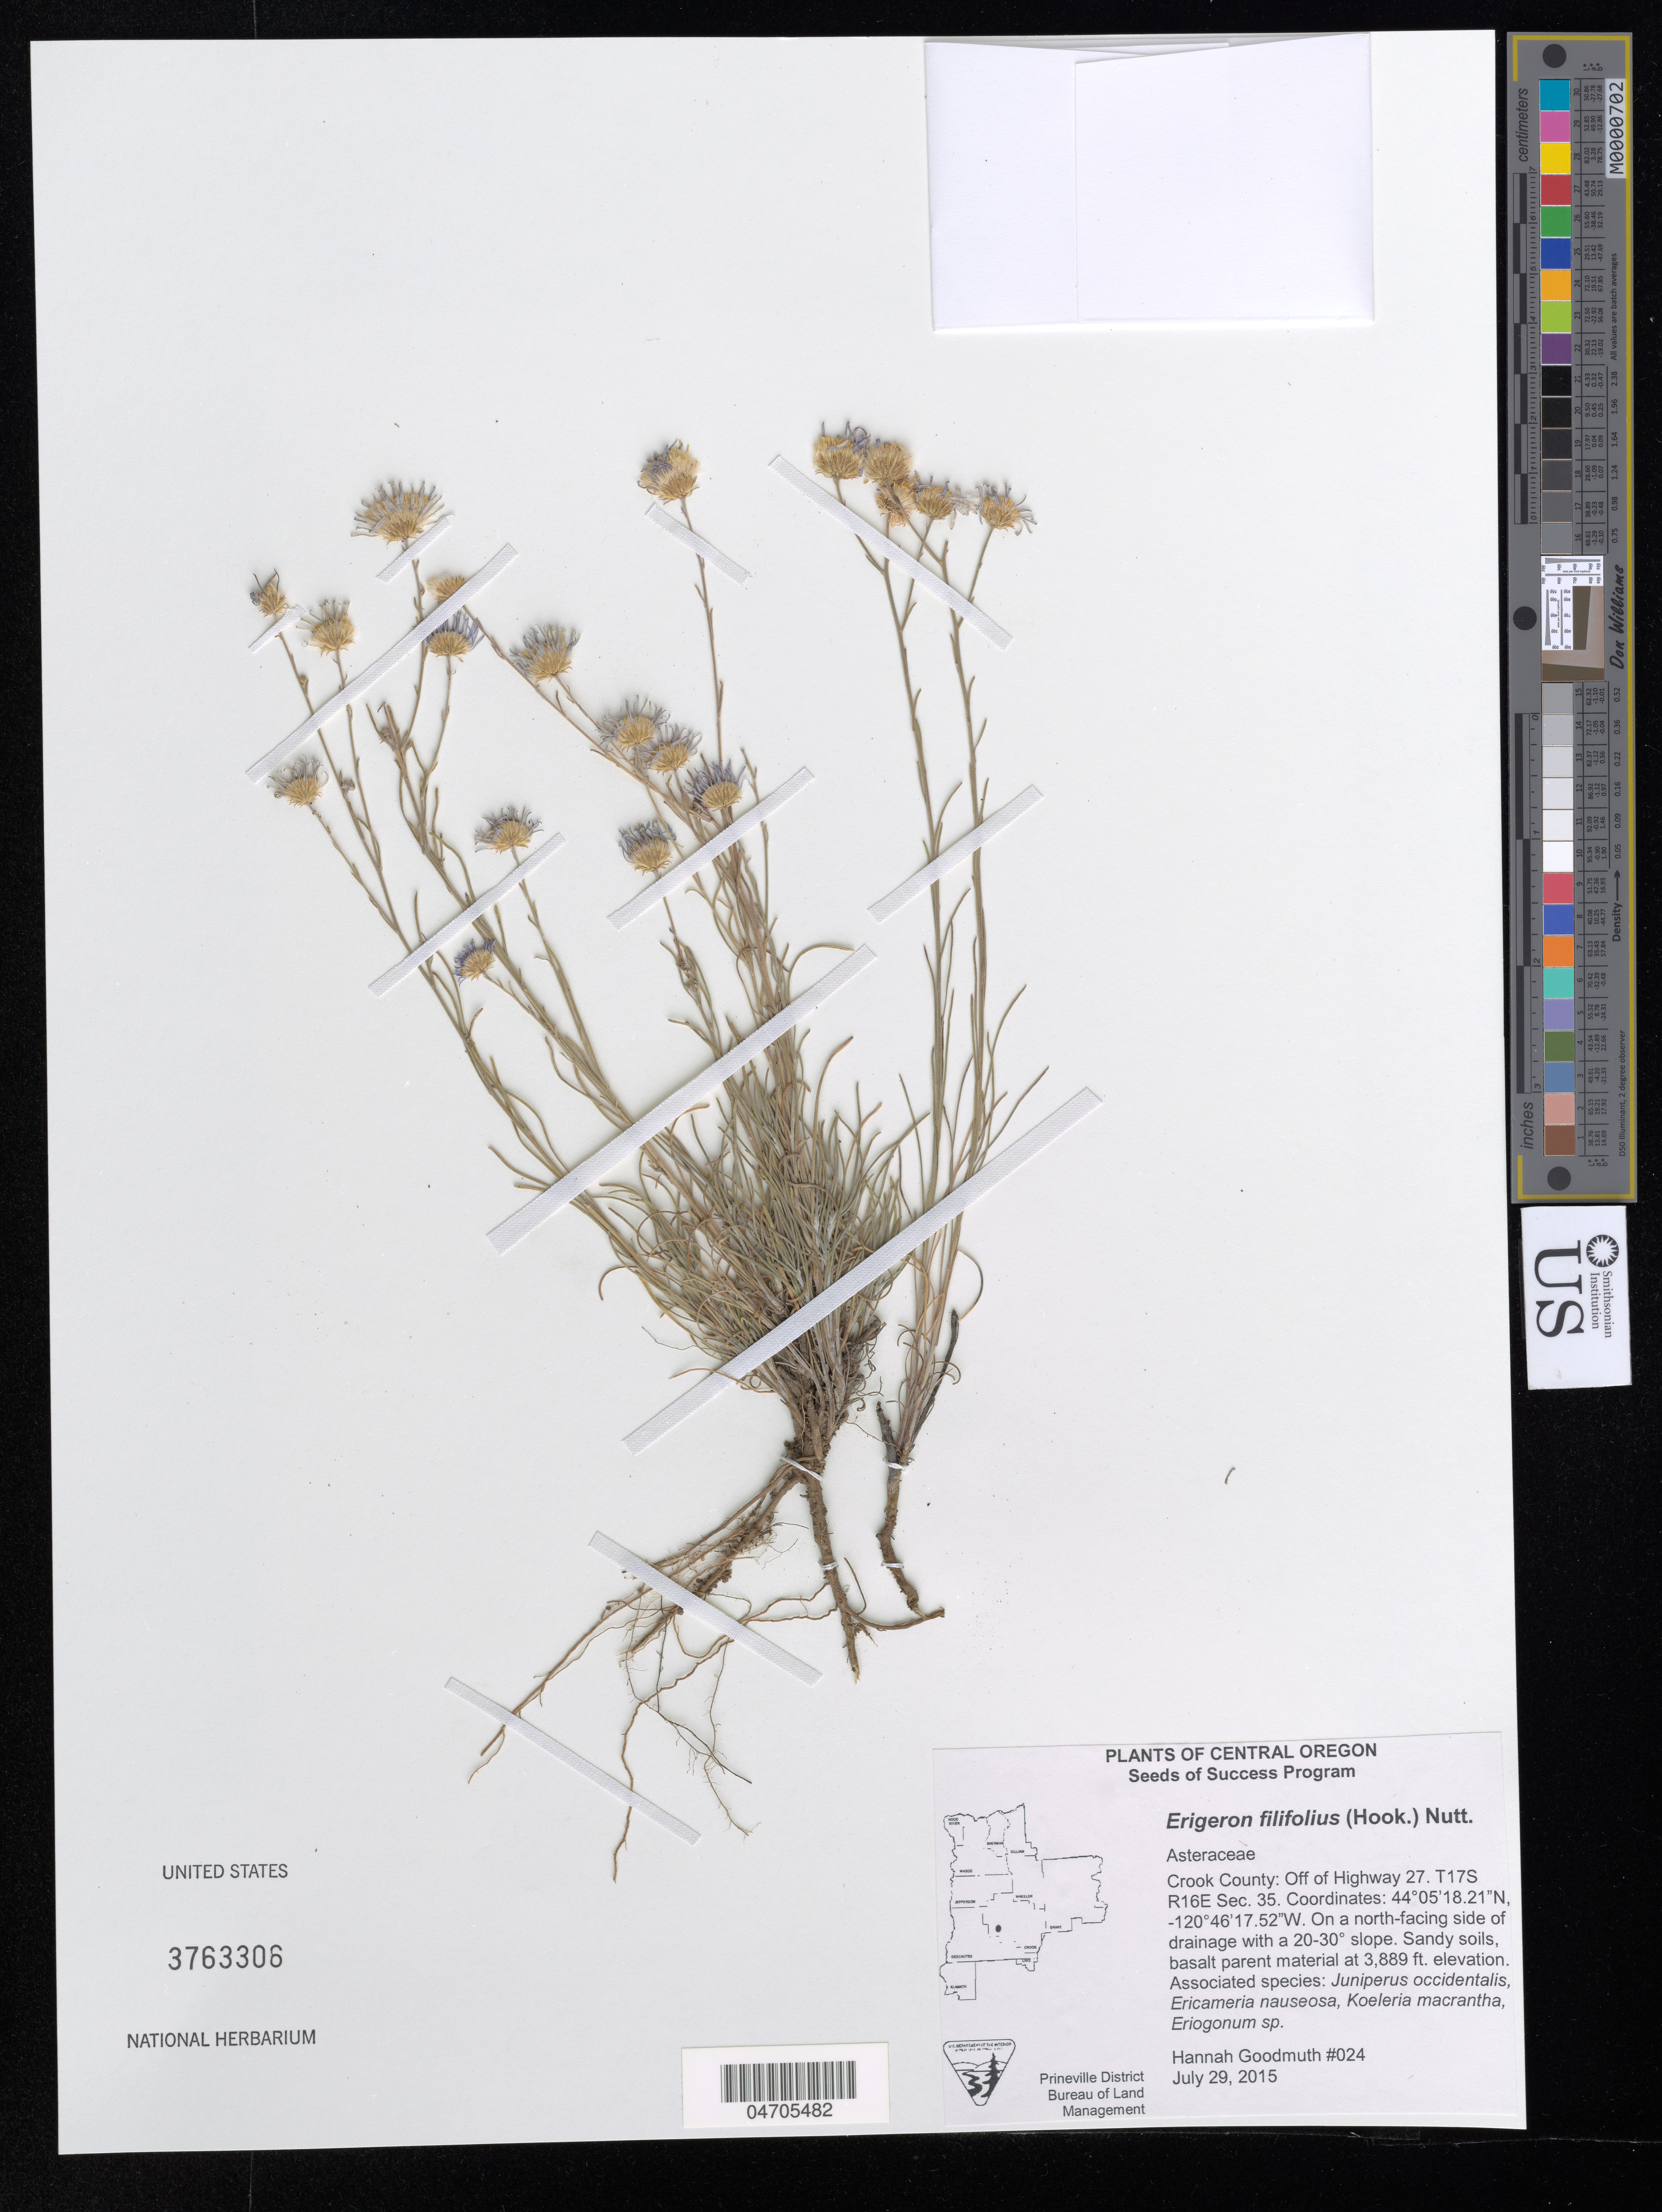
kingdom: Plantae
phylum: Tracheophyta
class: Magnoliopsida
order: Asterales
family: Asteraceae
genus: Erigeron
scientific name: Erigeron filifolius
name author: (Hook.) Nutt.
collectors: H. Goodmuth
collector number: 024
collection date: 2015-07-29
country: United States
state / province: Oregon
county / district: Crook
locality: Central Oregon. Crook County: Off of Highway 27. T17S R16E Sec. 35. On a north-facing side of drainage with a 20-30° slope.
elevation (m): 1185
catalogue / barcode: US 3763306